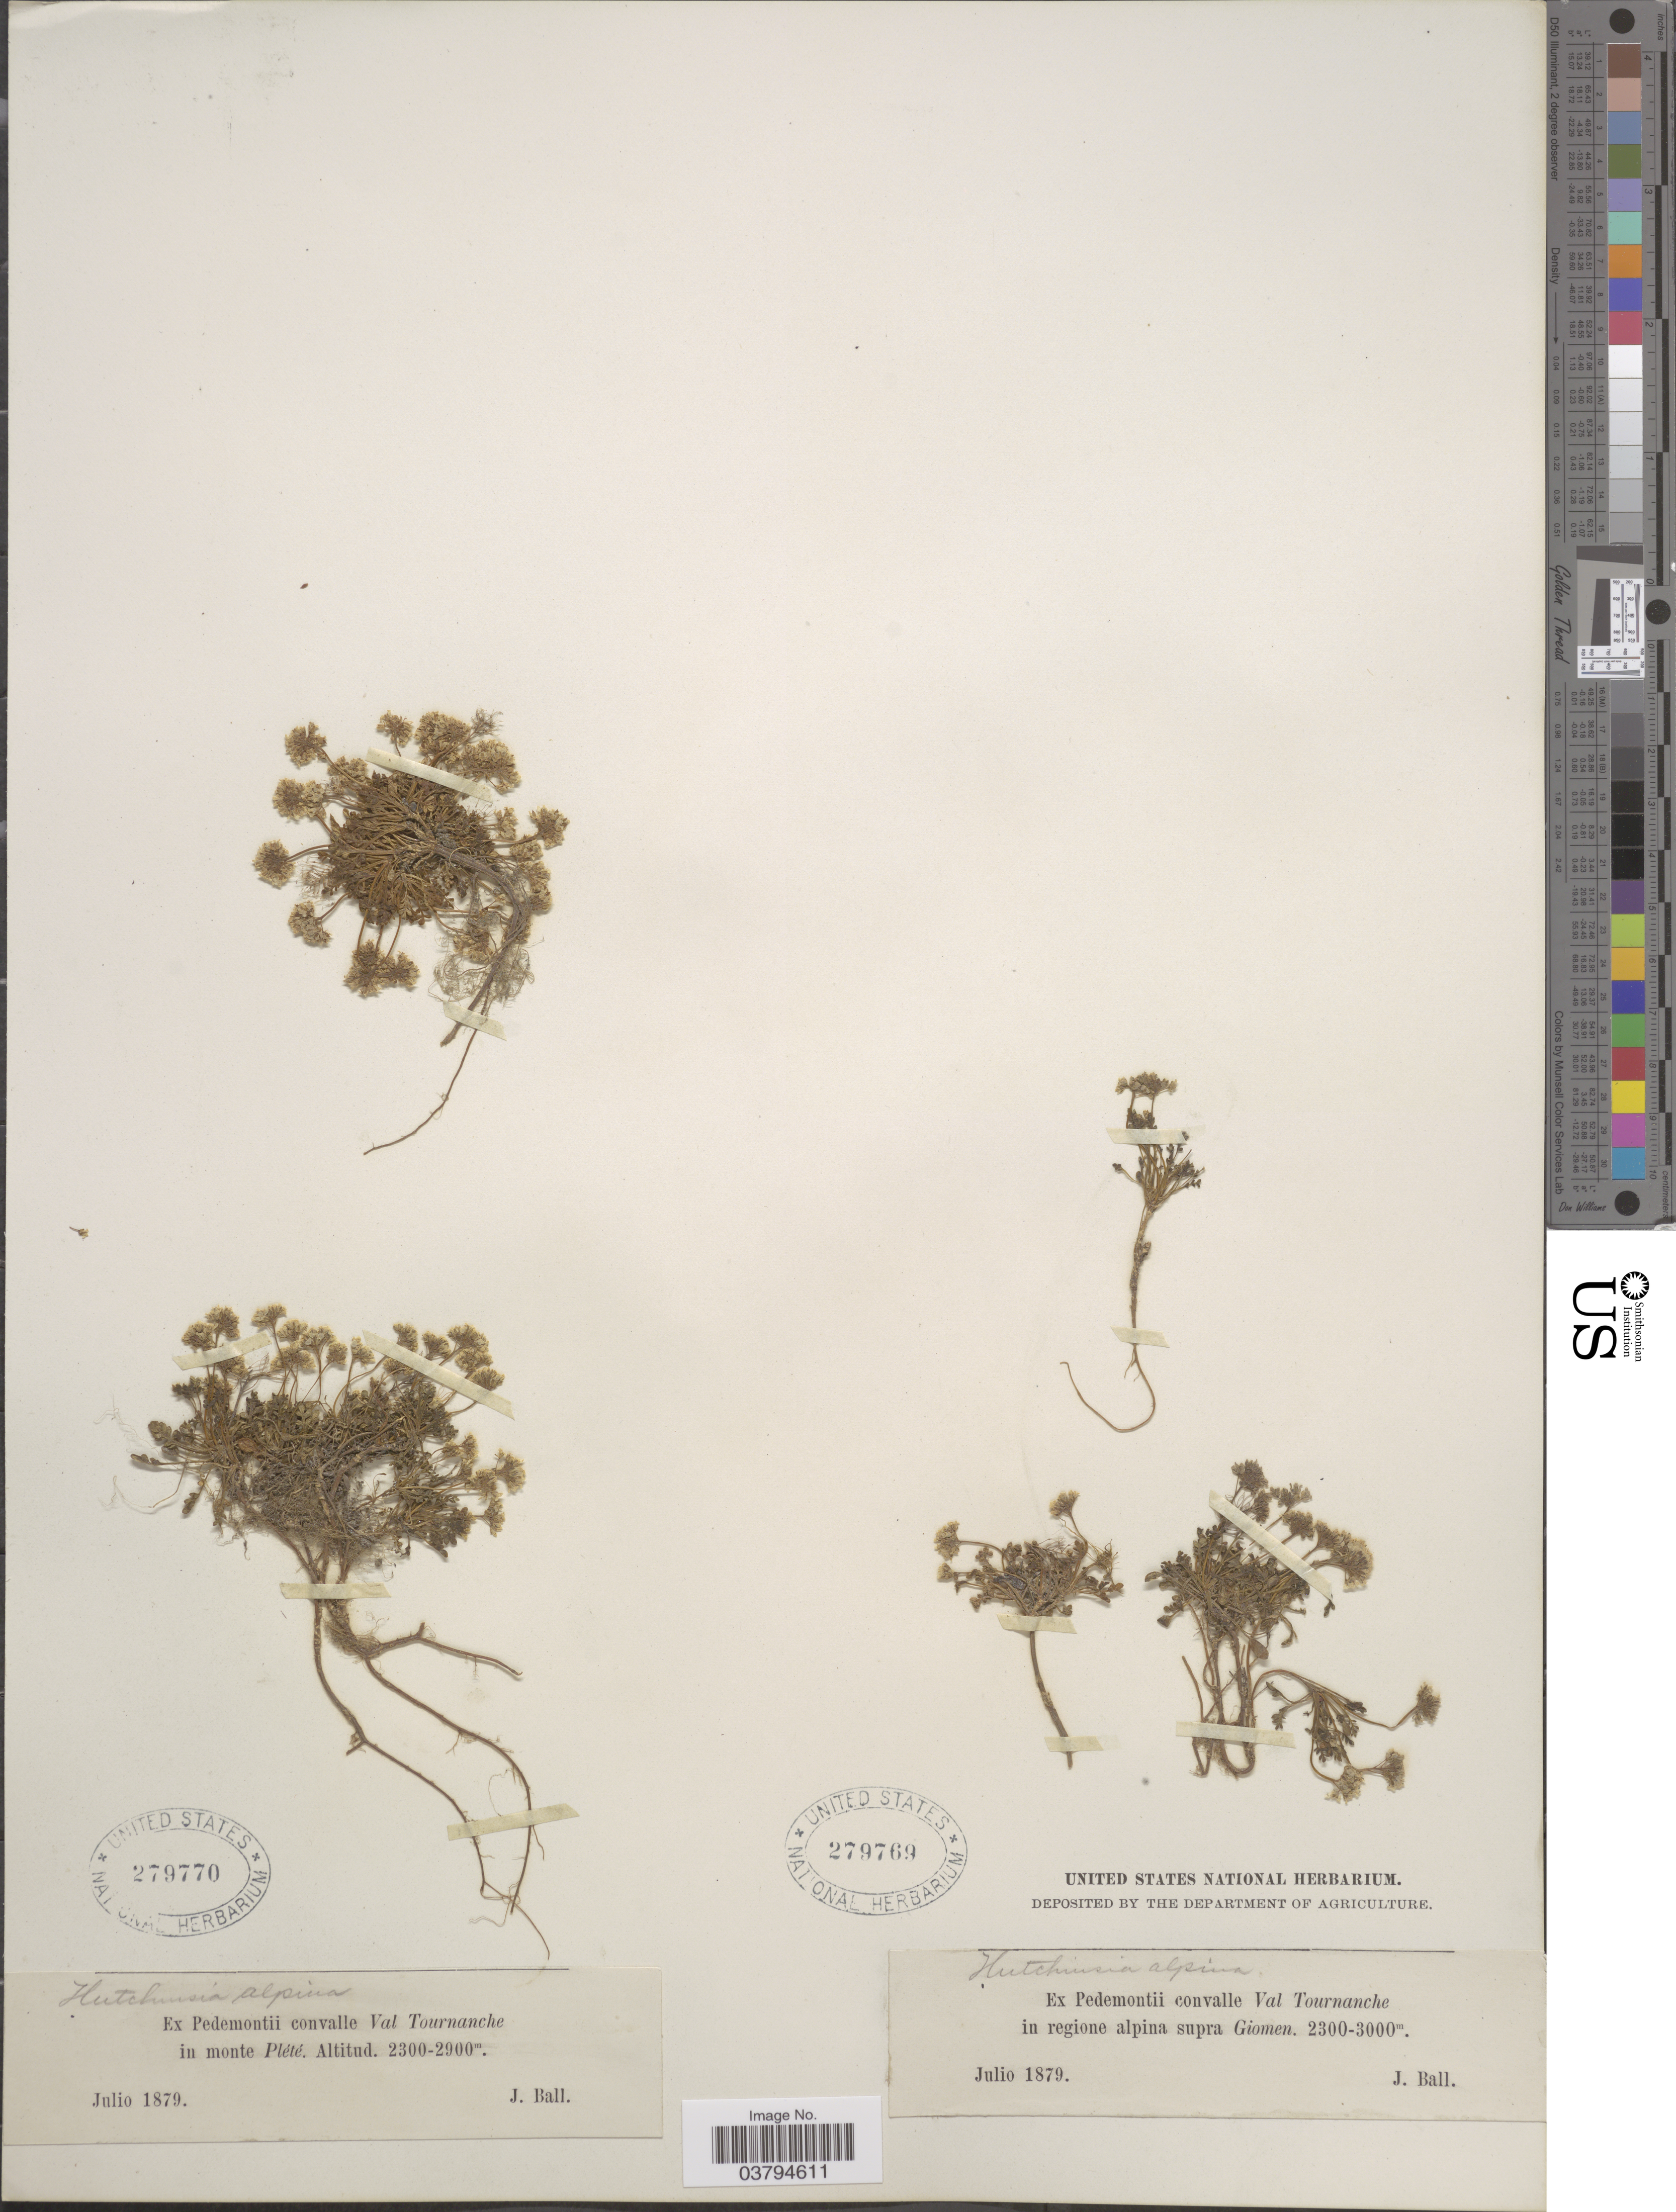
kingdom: Plantae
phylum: Tracheophyta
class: Magnoliopsida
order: Brassicales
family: Brassicaceae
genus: Hutchinsia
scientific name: Hutchinsia alpina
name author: W.T. Aiton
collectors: J. Ball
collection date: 1879-07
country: Italy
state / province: Piedmont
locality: Ex Pedemontii convalle Val Tournanche in regione alpina supra Giomen.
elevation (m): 2300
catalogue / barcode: US 279769-2